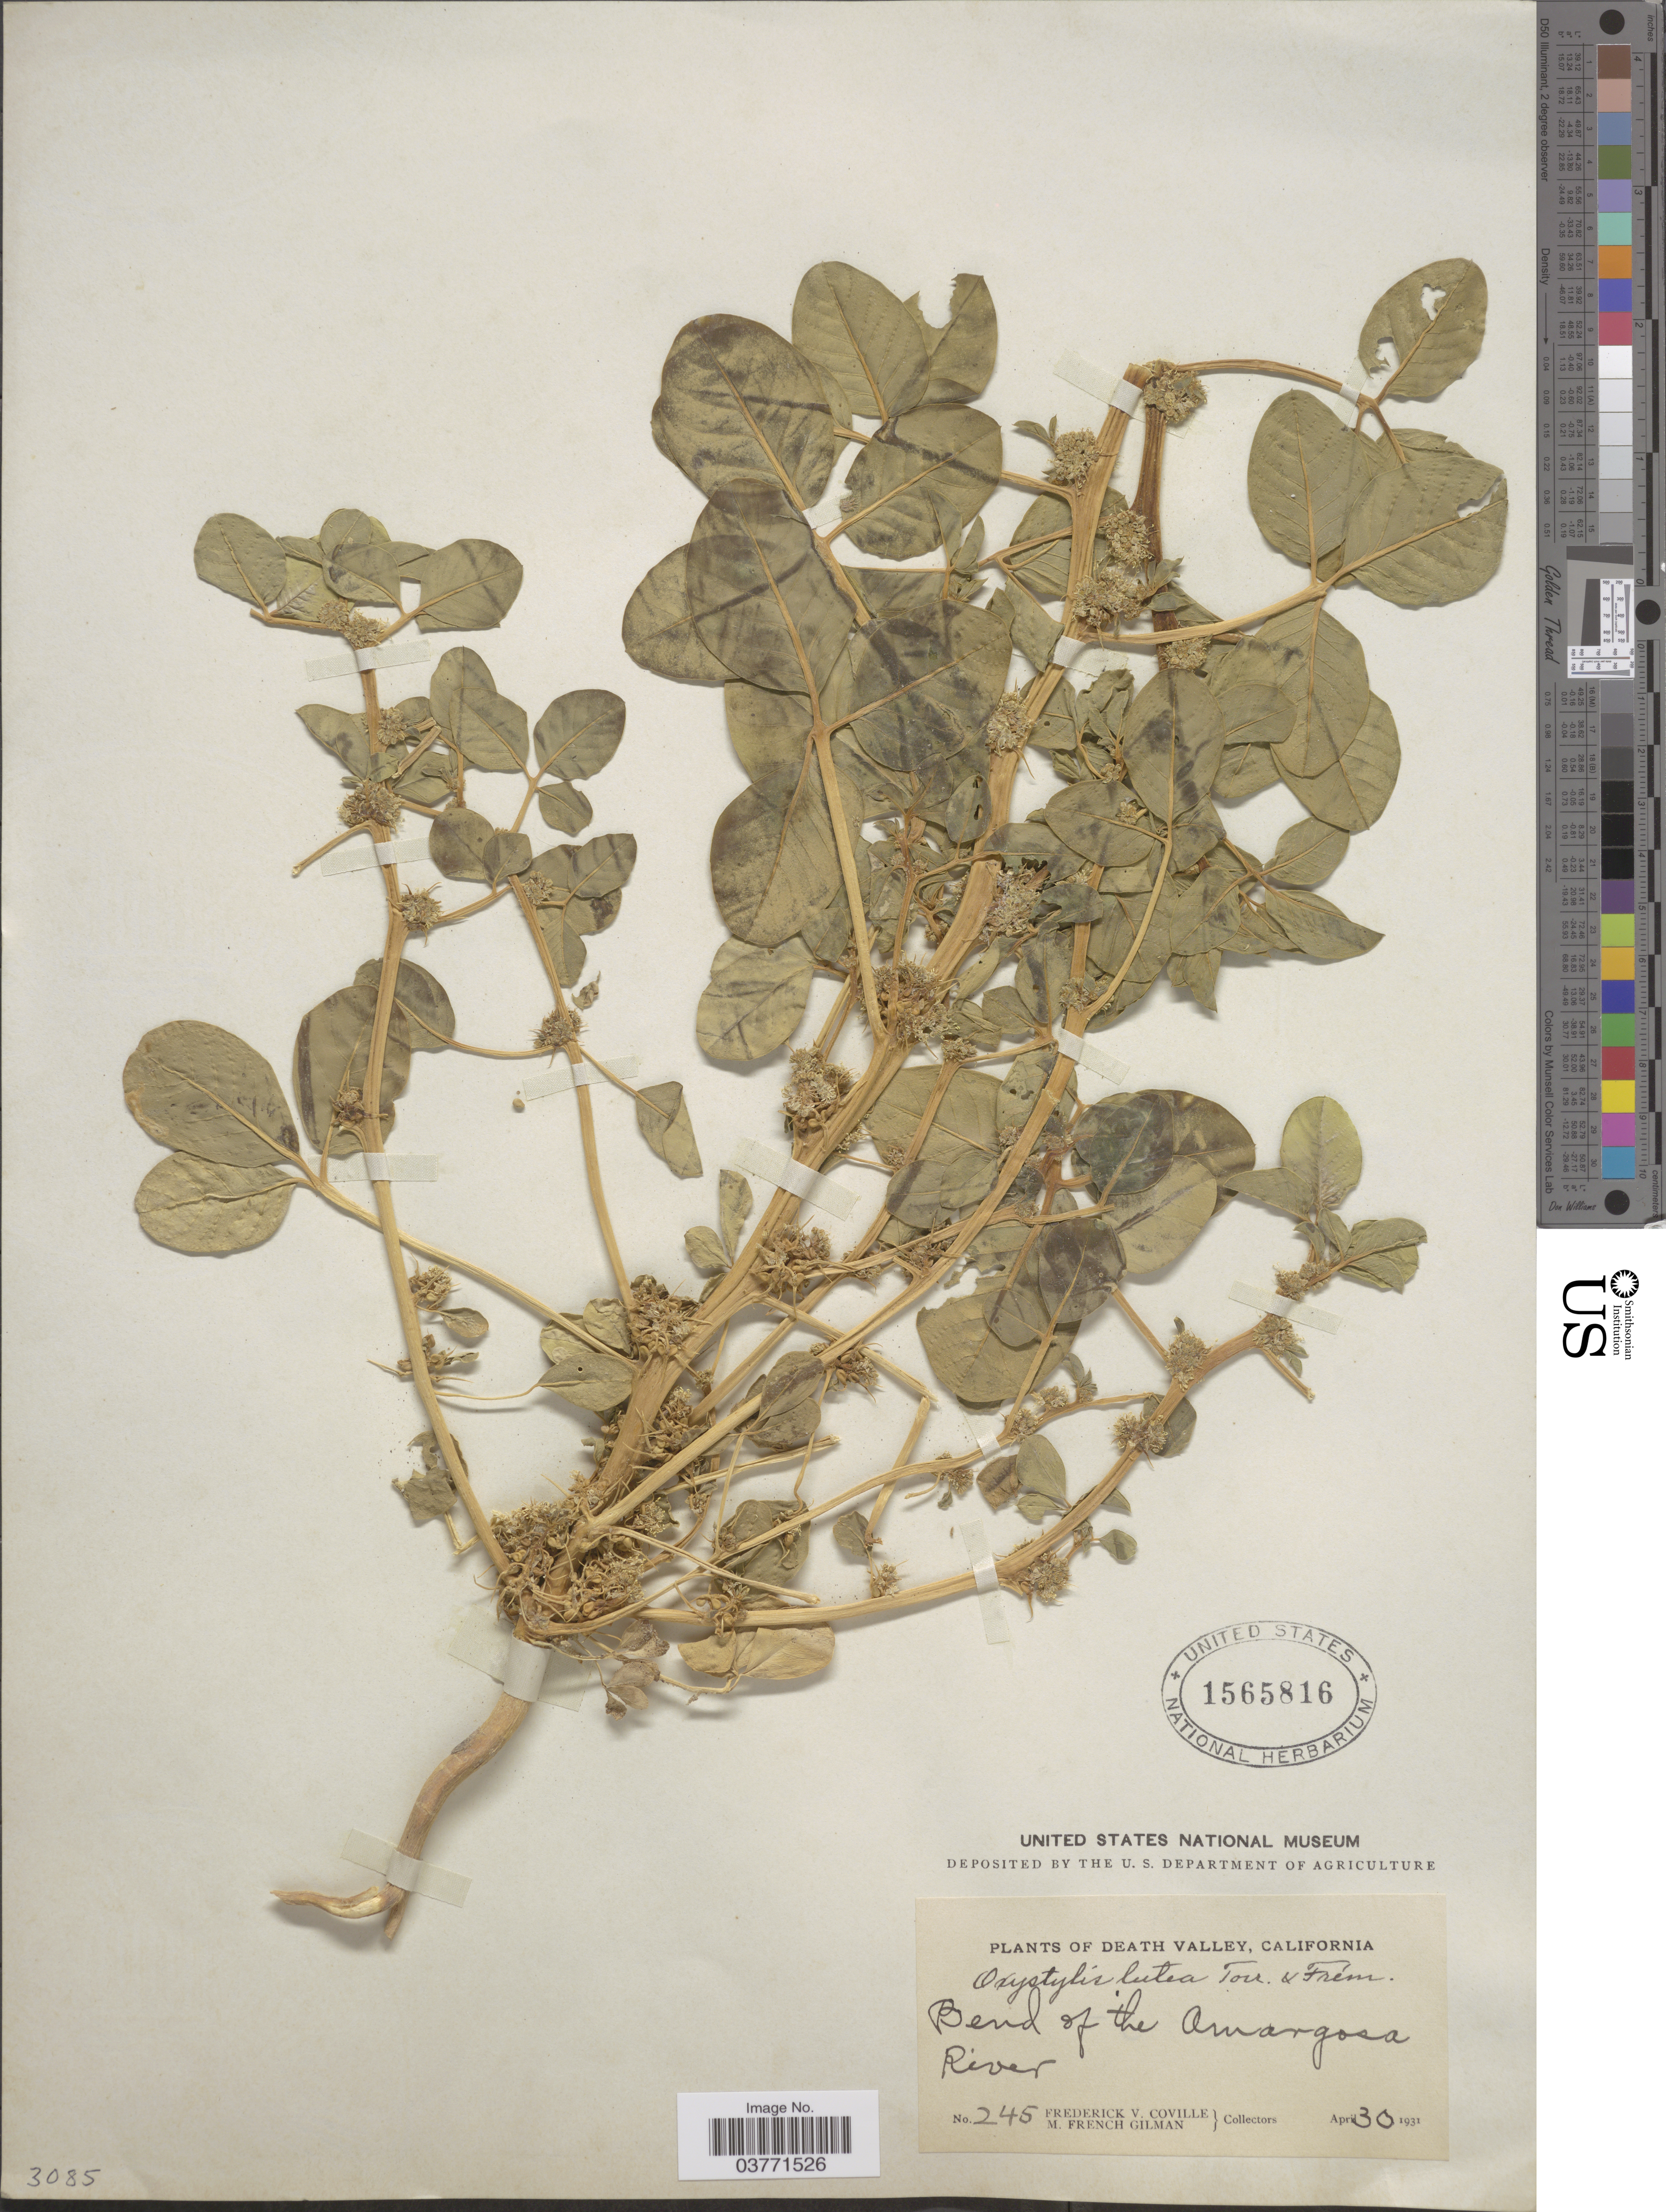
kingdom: Plantae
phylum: Tracheophyta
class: Magnoliopsida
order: Brassicales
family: Cleomaceae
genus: Cleomella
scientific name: Cleomella oxystyloides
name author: Roalson et al.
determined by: Strong, M. T., (US), Smithsonian Institution - National Museum of Natural History (UNITED STATES)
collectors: F. V. Coville & M. F. Gilman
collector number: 245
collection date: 1931-04-30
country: United States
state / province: California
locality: Death Valley. Bend of the Amargosa River.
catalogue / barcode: US 1565816